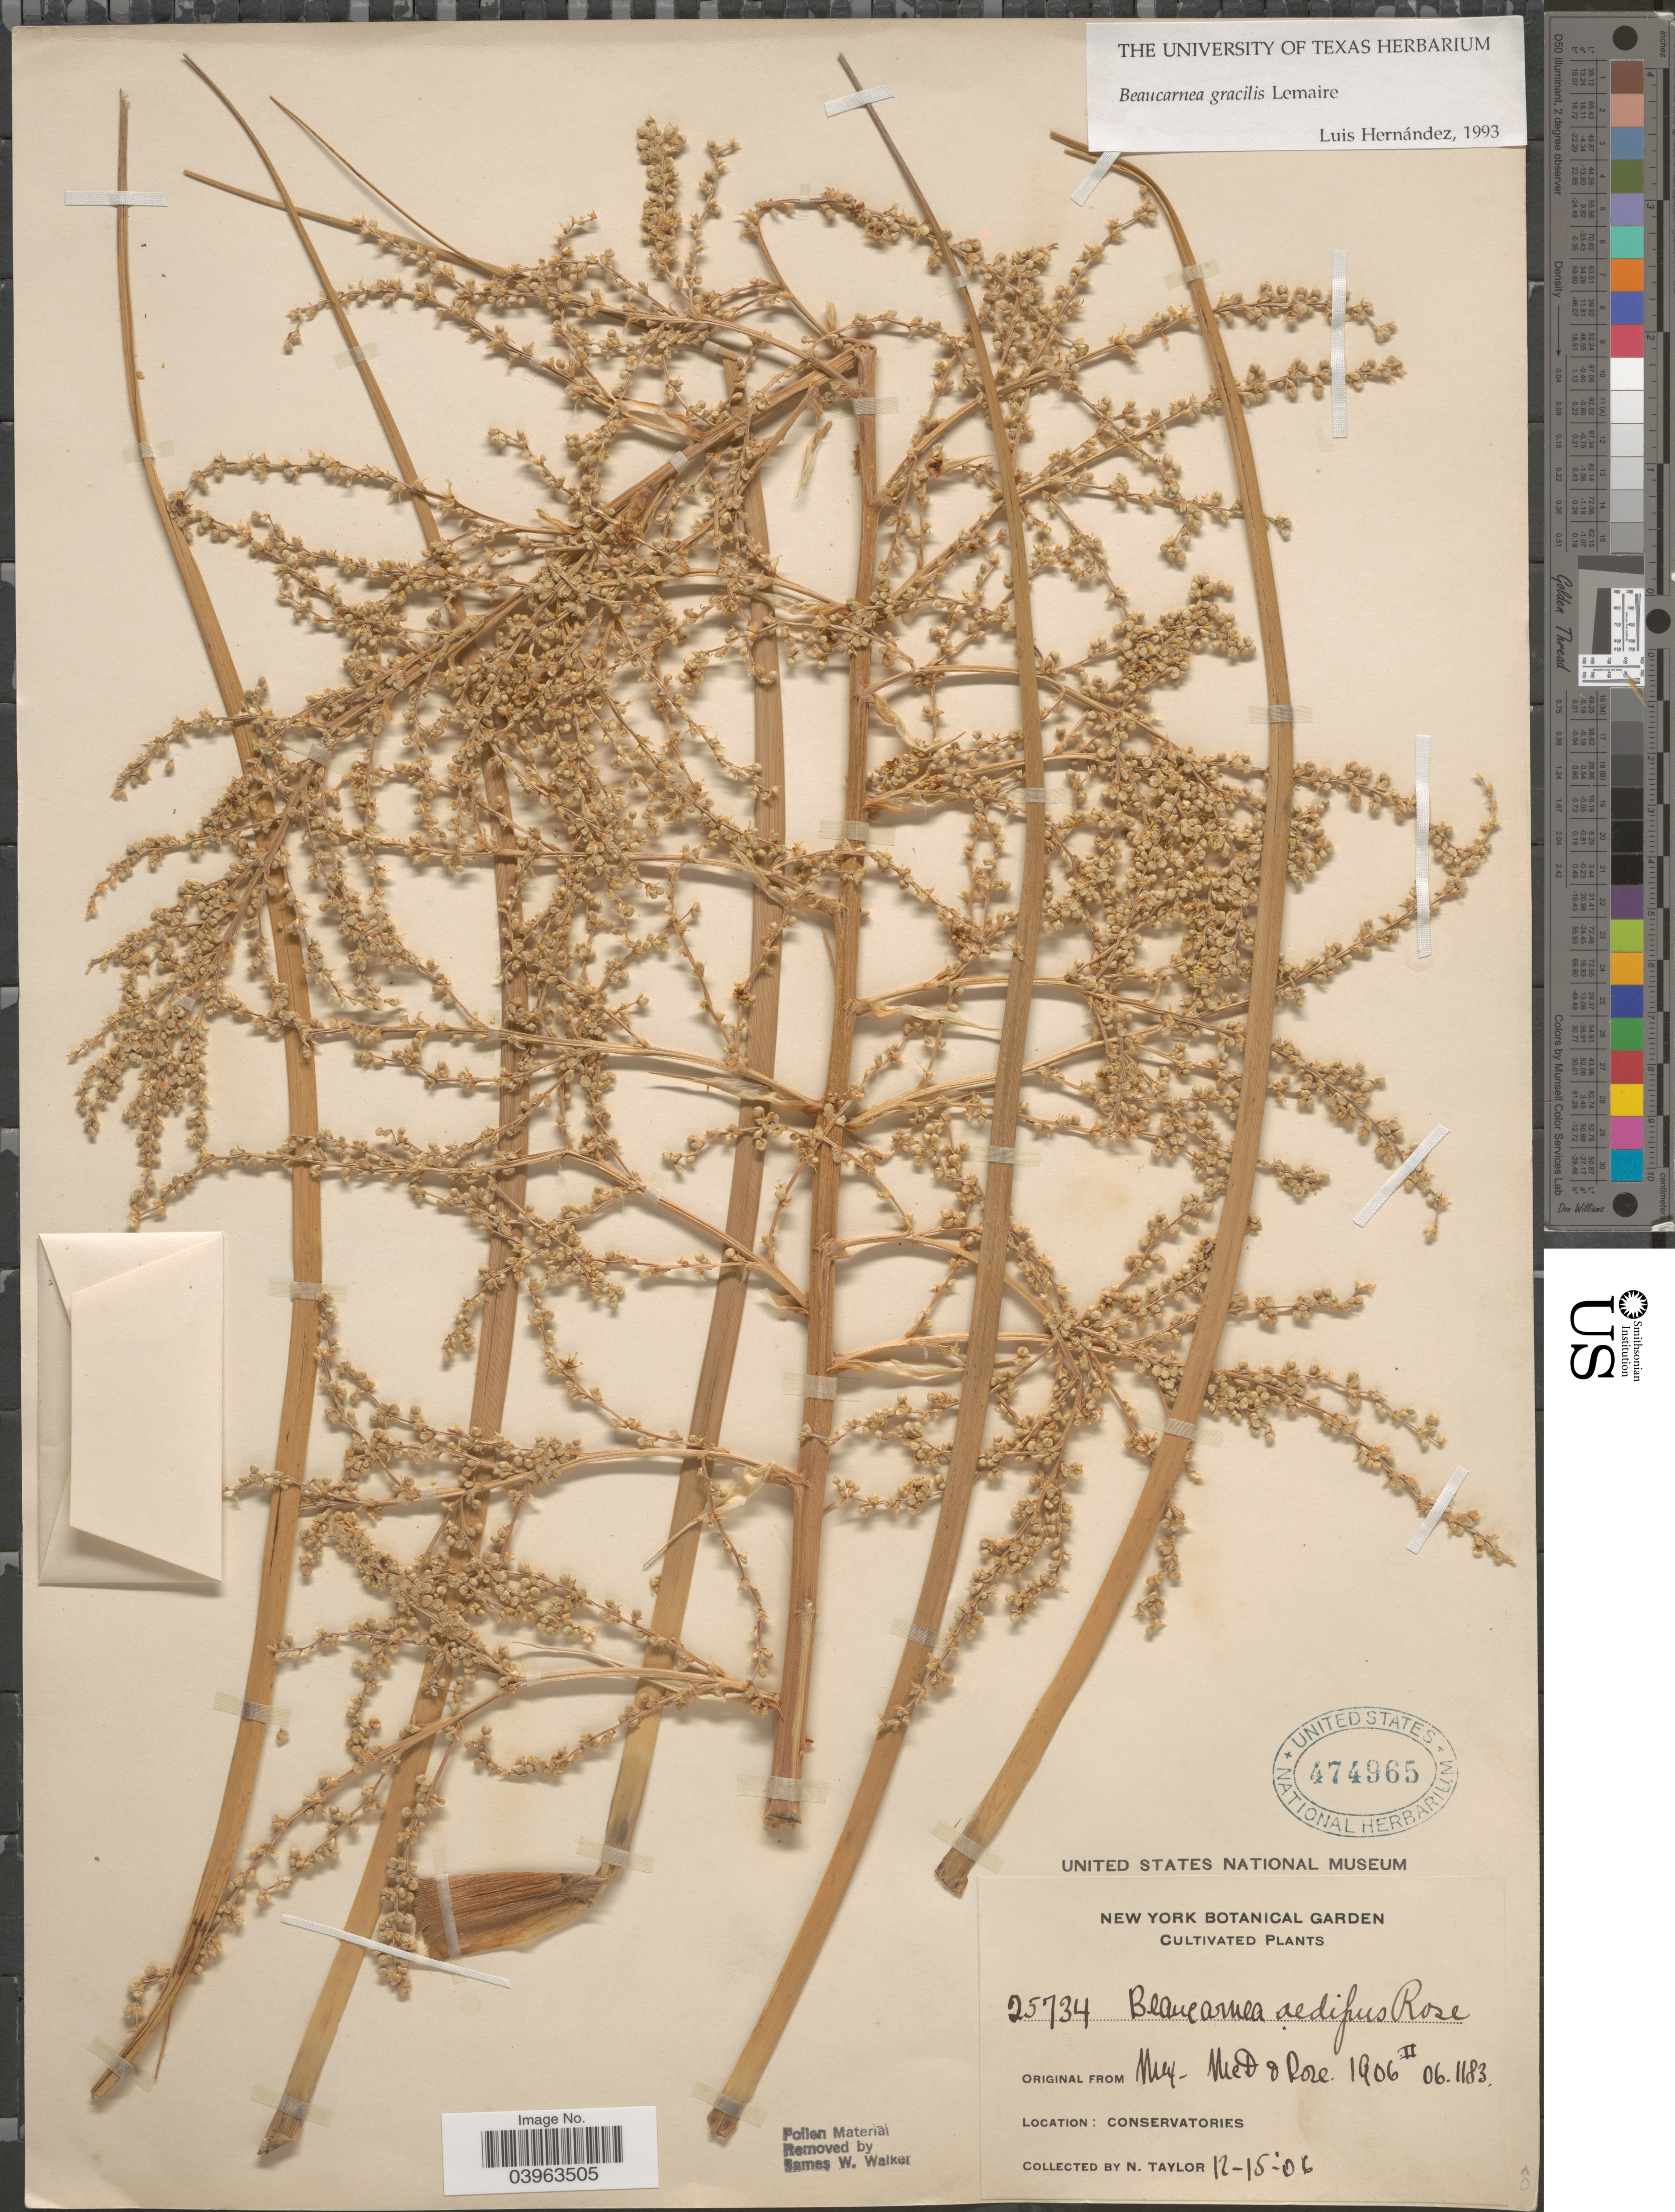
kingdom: Plantae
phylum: Tracheophyta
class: Liliopsida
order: Asparagales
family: Asparagaceae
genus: Beaucarnea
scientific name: Beaucarnea gracilis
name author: Lem.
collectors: N. Taylor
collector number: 25734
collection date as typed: Transcribed d/m/y: 15/12/6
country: United States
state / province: New York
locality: New York Botanical Garden.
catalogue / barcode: US 474965